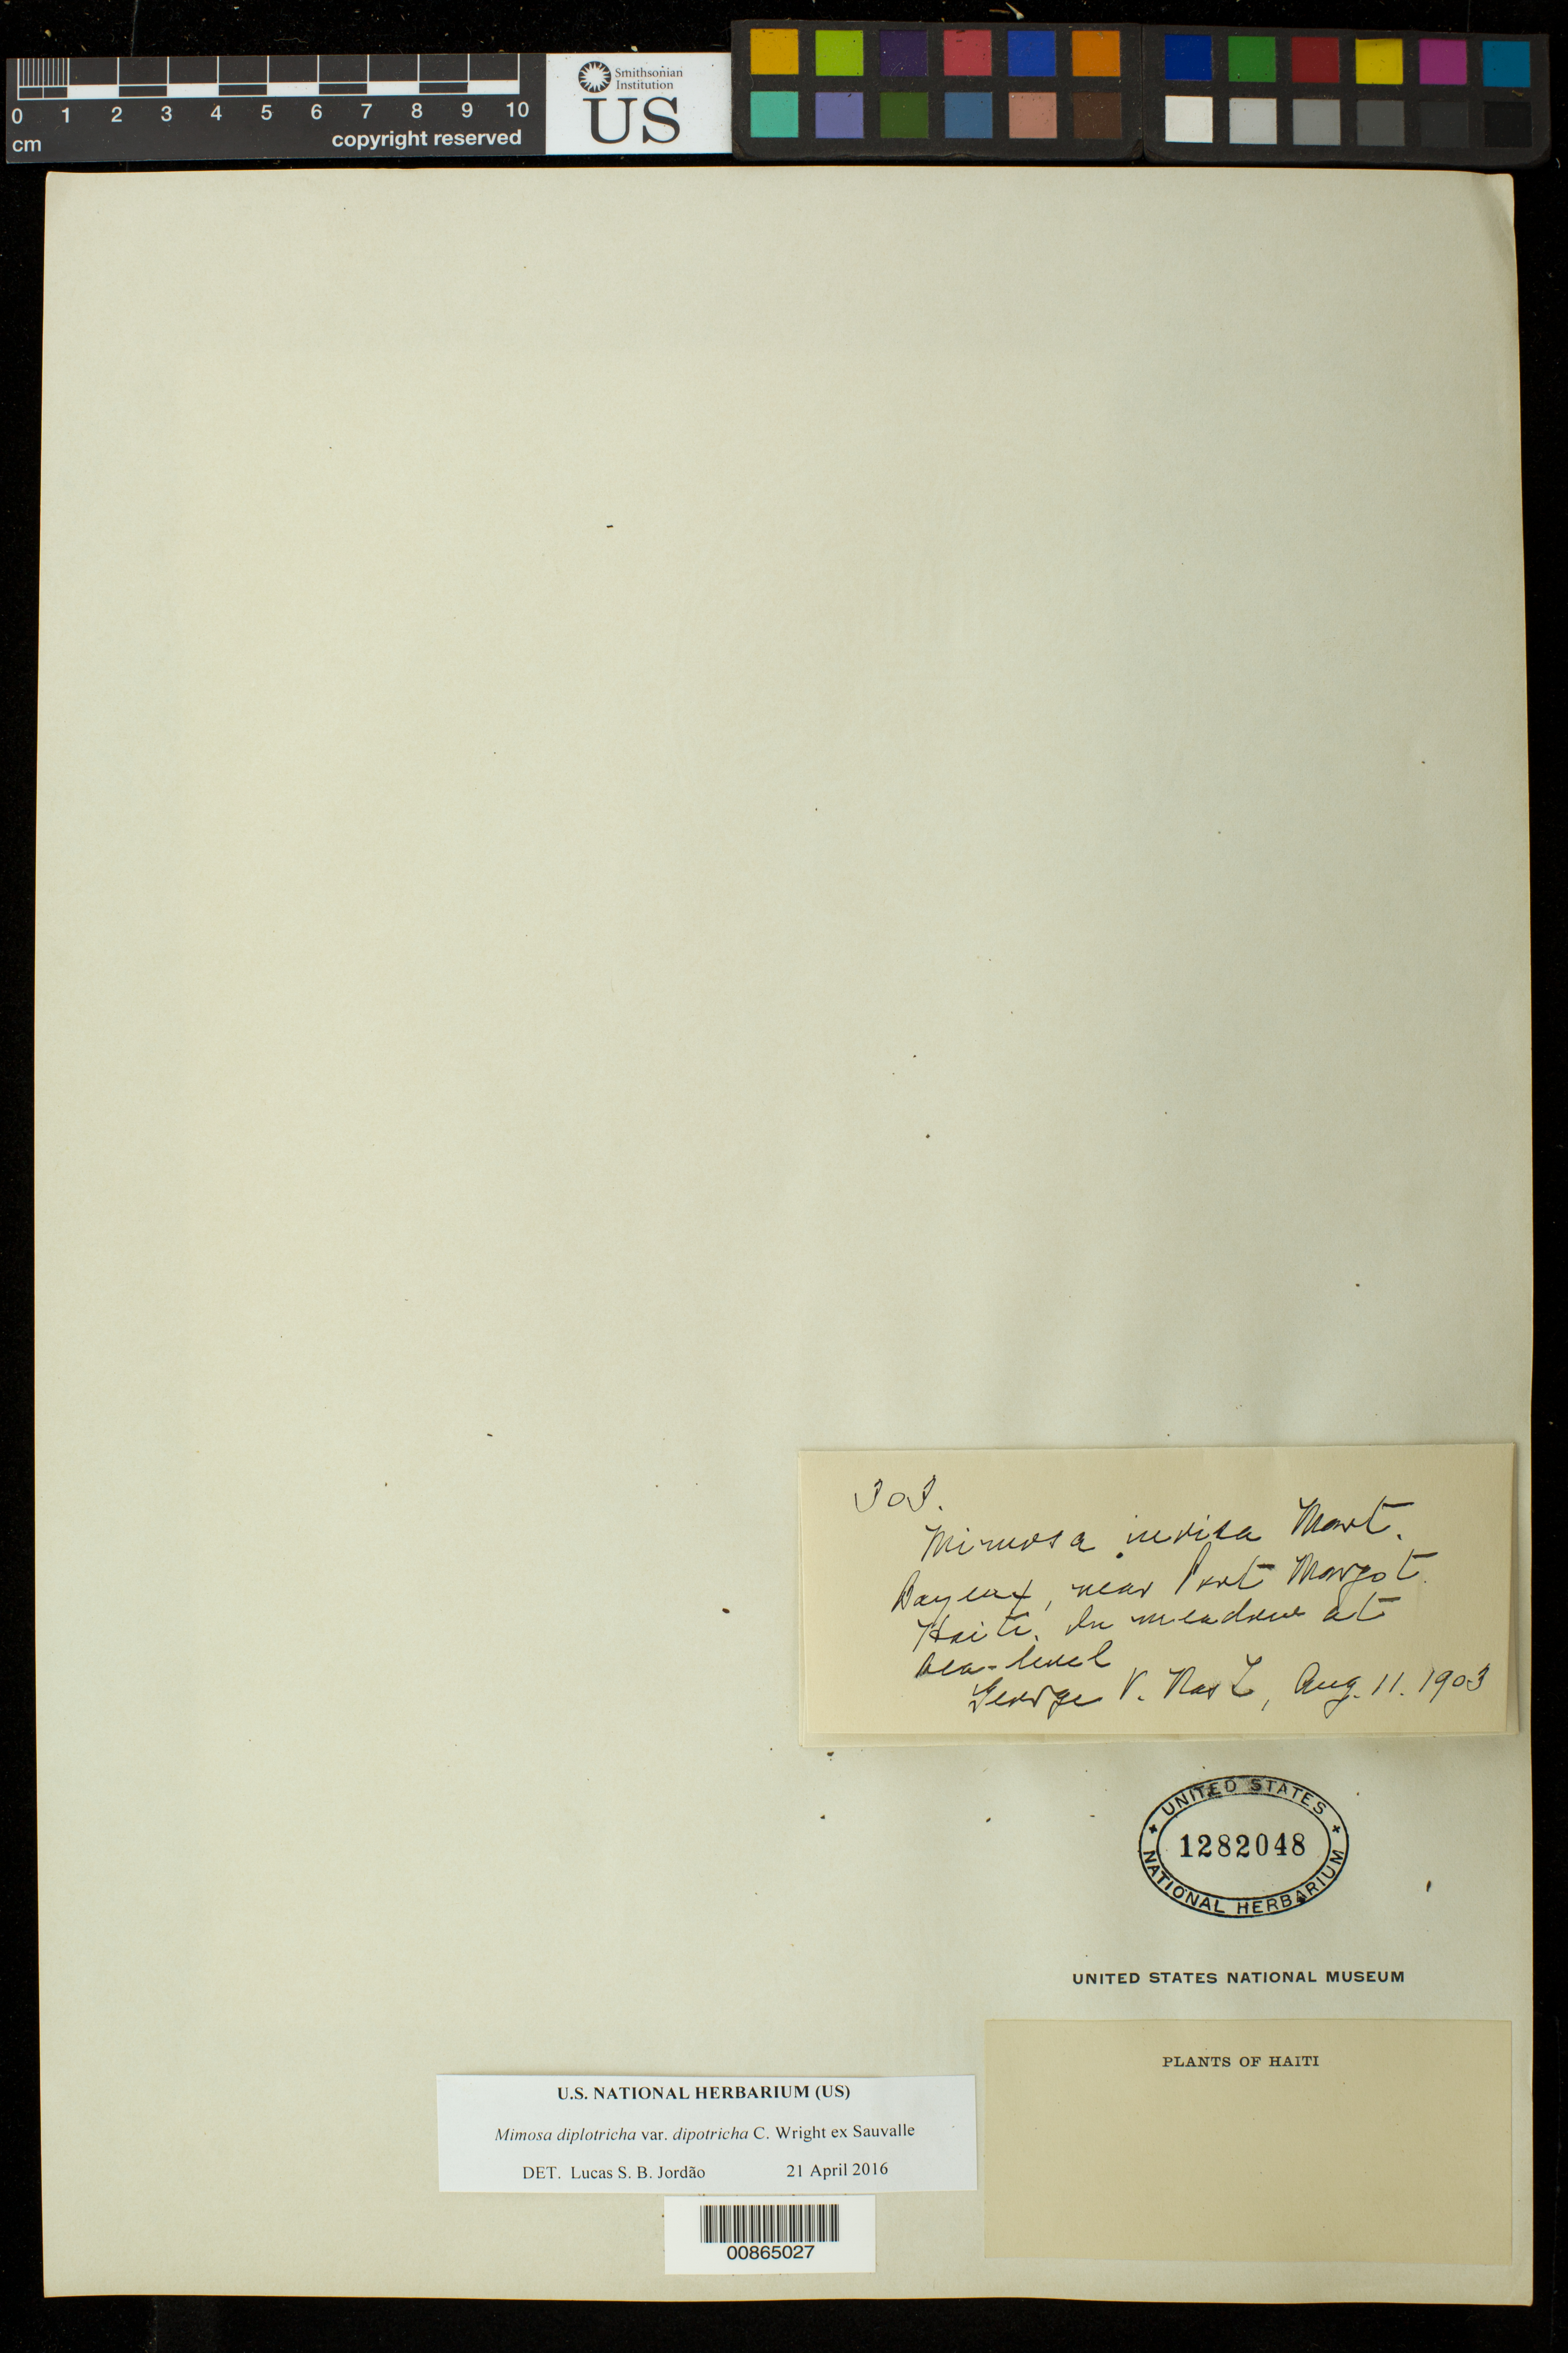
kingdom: Plantae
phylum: Tracheophyta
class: Magnoliopsida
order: Fabales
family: Fabaceae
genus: Mimosa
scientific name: Mimosa diplotricha var. diplotricha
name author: C. Wright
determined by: Jordao, Lucas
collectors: G. V. Nash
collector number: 303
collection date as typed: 11 Aug 1903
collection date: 1903-08-11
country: Haiti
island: Hispaniola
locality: Bayeux, near Port Margot.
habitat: In meadow.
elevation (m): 0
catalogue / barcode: US 1282048